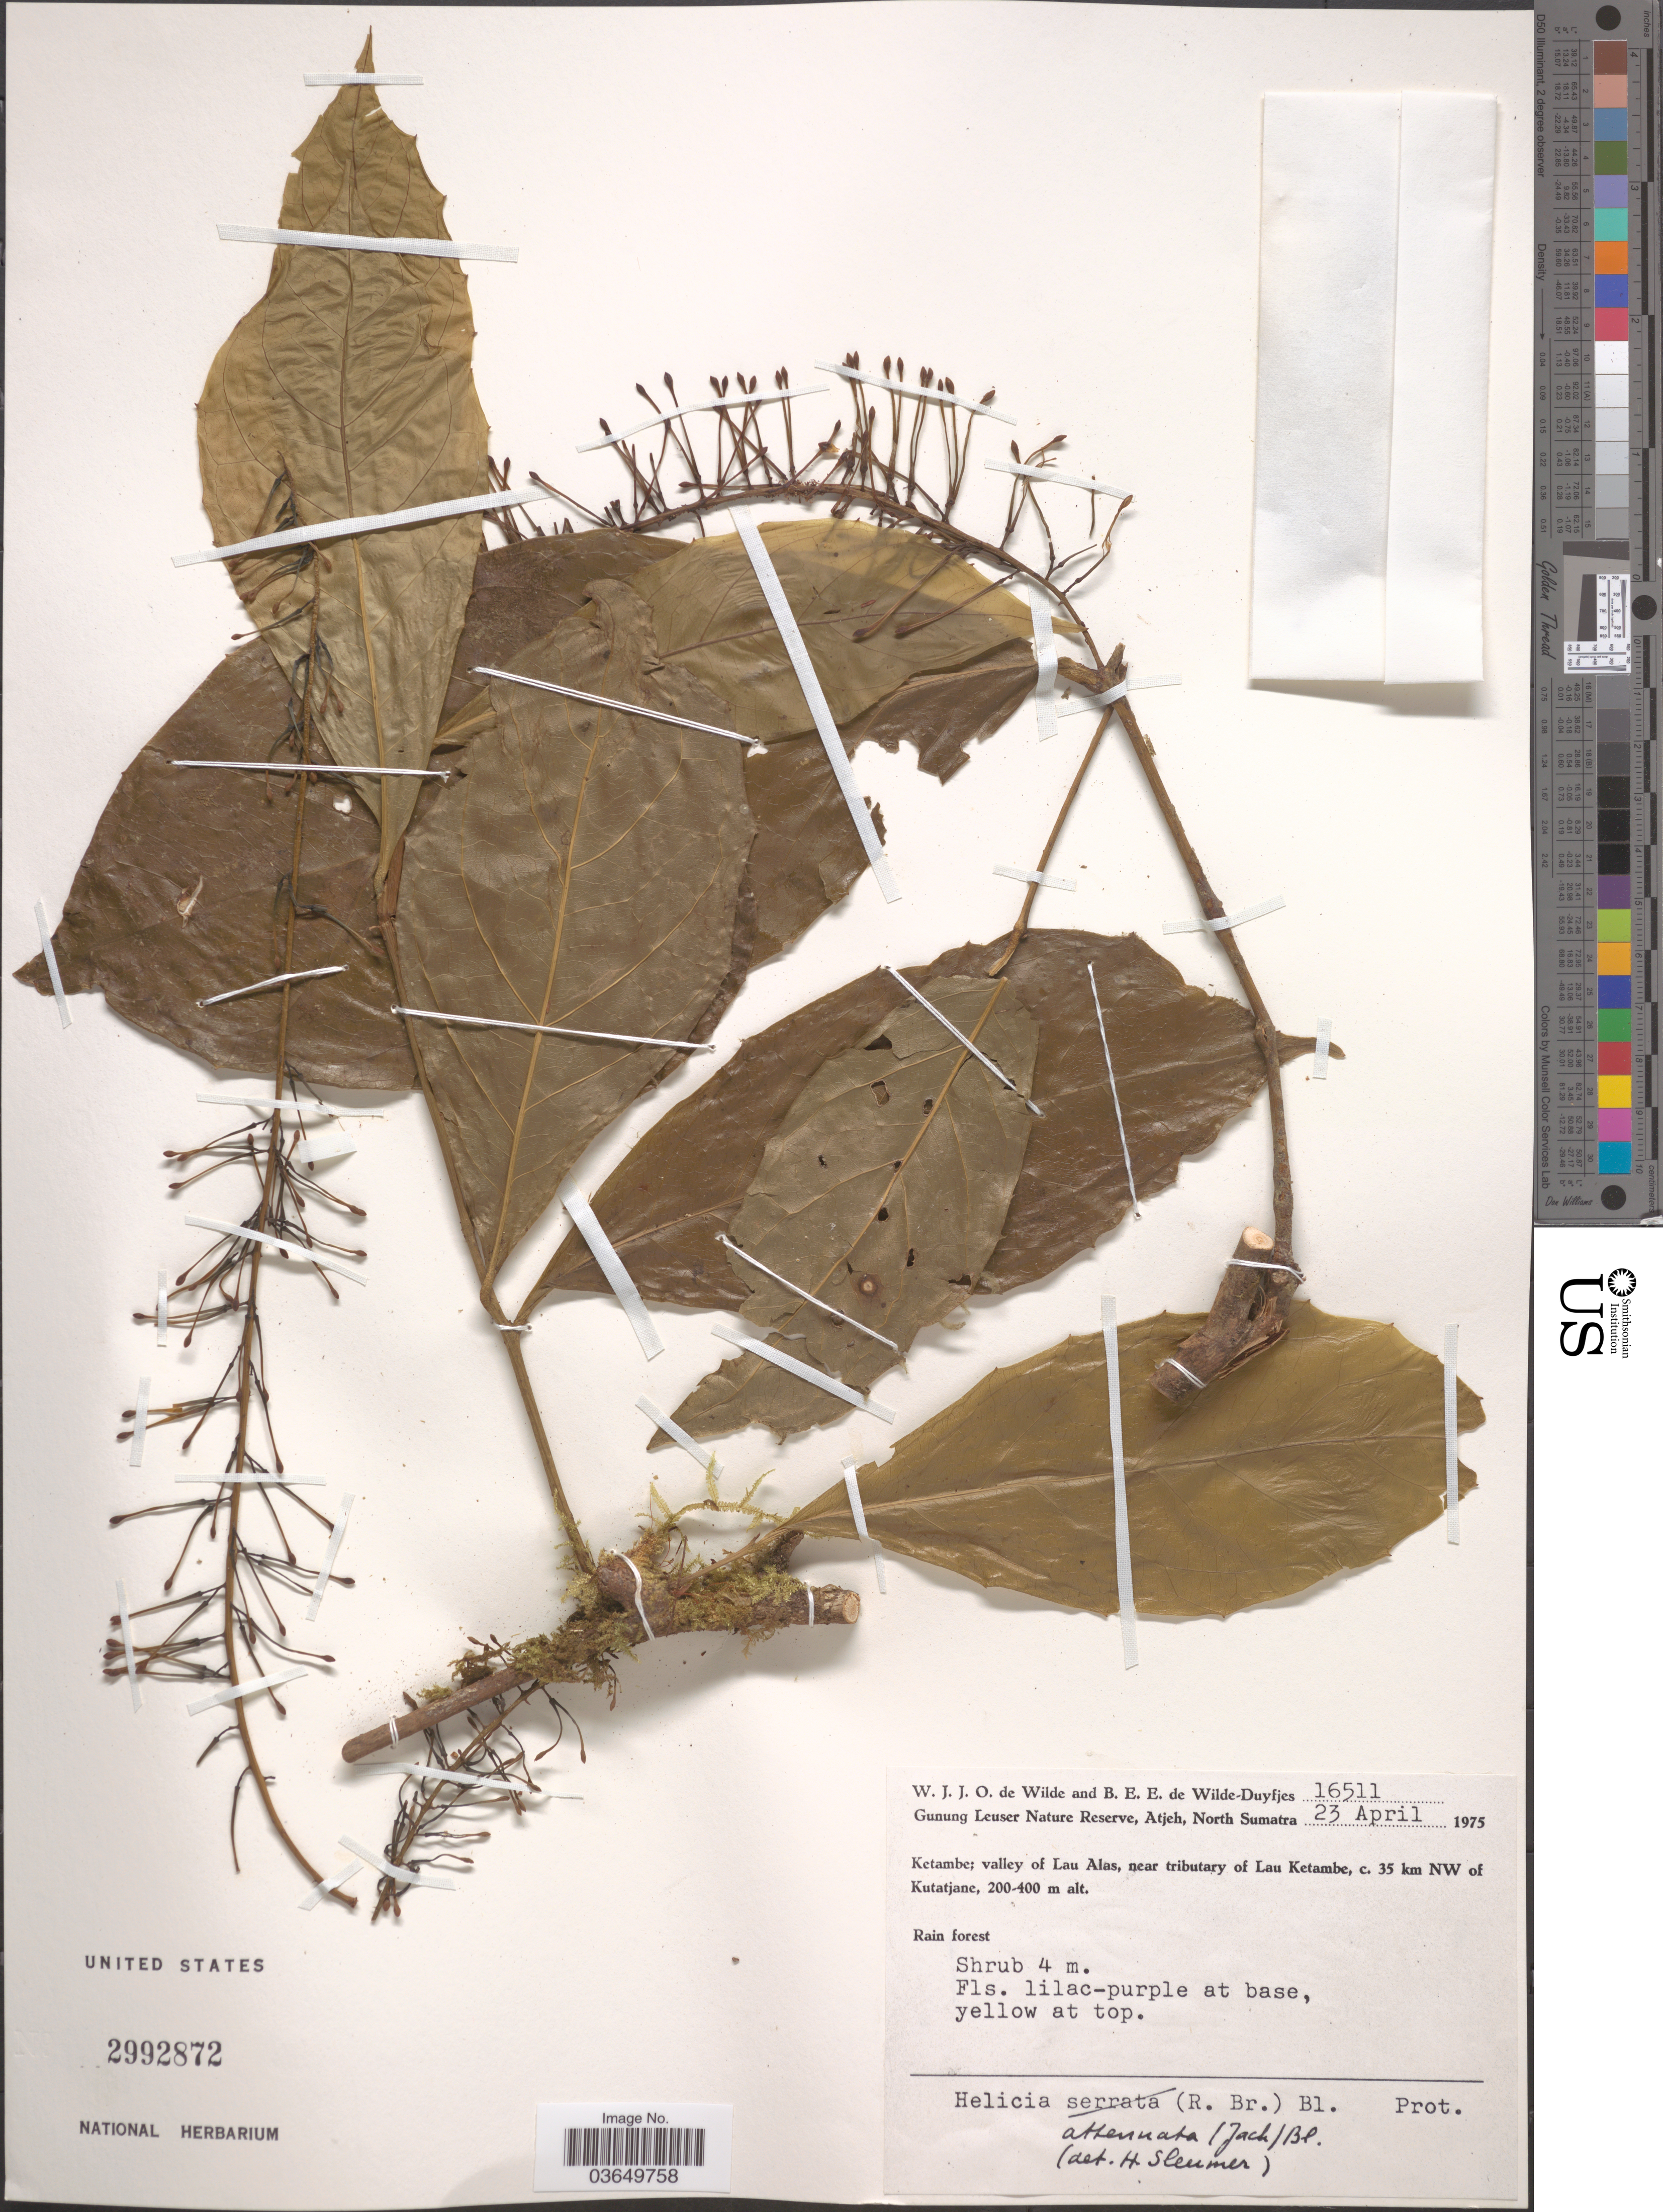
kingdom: Plantae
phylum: Tracheophyta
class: Magnoliopsida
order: Proteales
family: Proteaceae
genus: Helicia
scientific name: Helicia attenuata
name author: (Jack) Blume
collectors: W. J. de Wilde & B. E. de Wilde-Duyfjes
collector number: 16511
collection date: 1975-04-23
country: Indonesia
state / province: Sumatra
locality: Gunung Leuser Nature Reserve, Atjeh, North Sumatra. Ketambe; valley of Lau Alas, near tributary of Lau Ketambe, c. 35 km NW of Kutatjane.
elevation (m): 200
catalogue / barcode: US 2992872